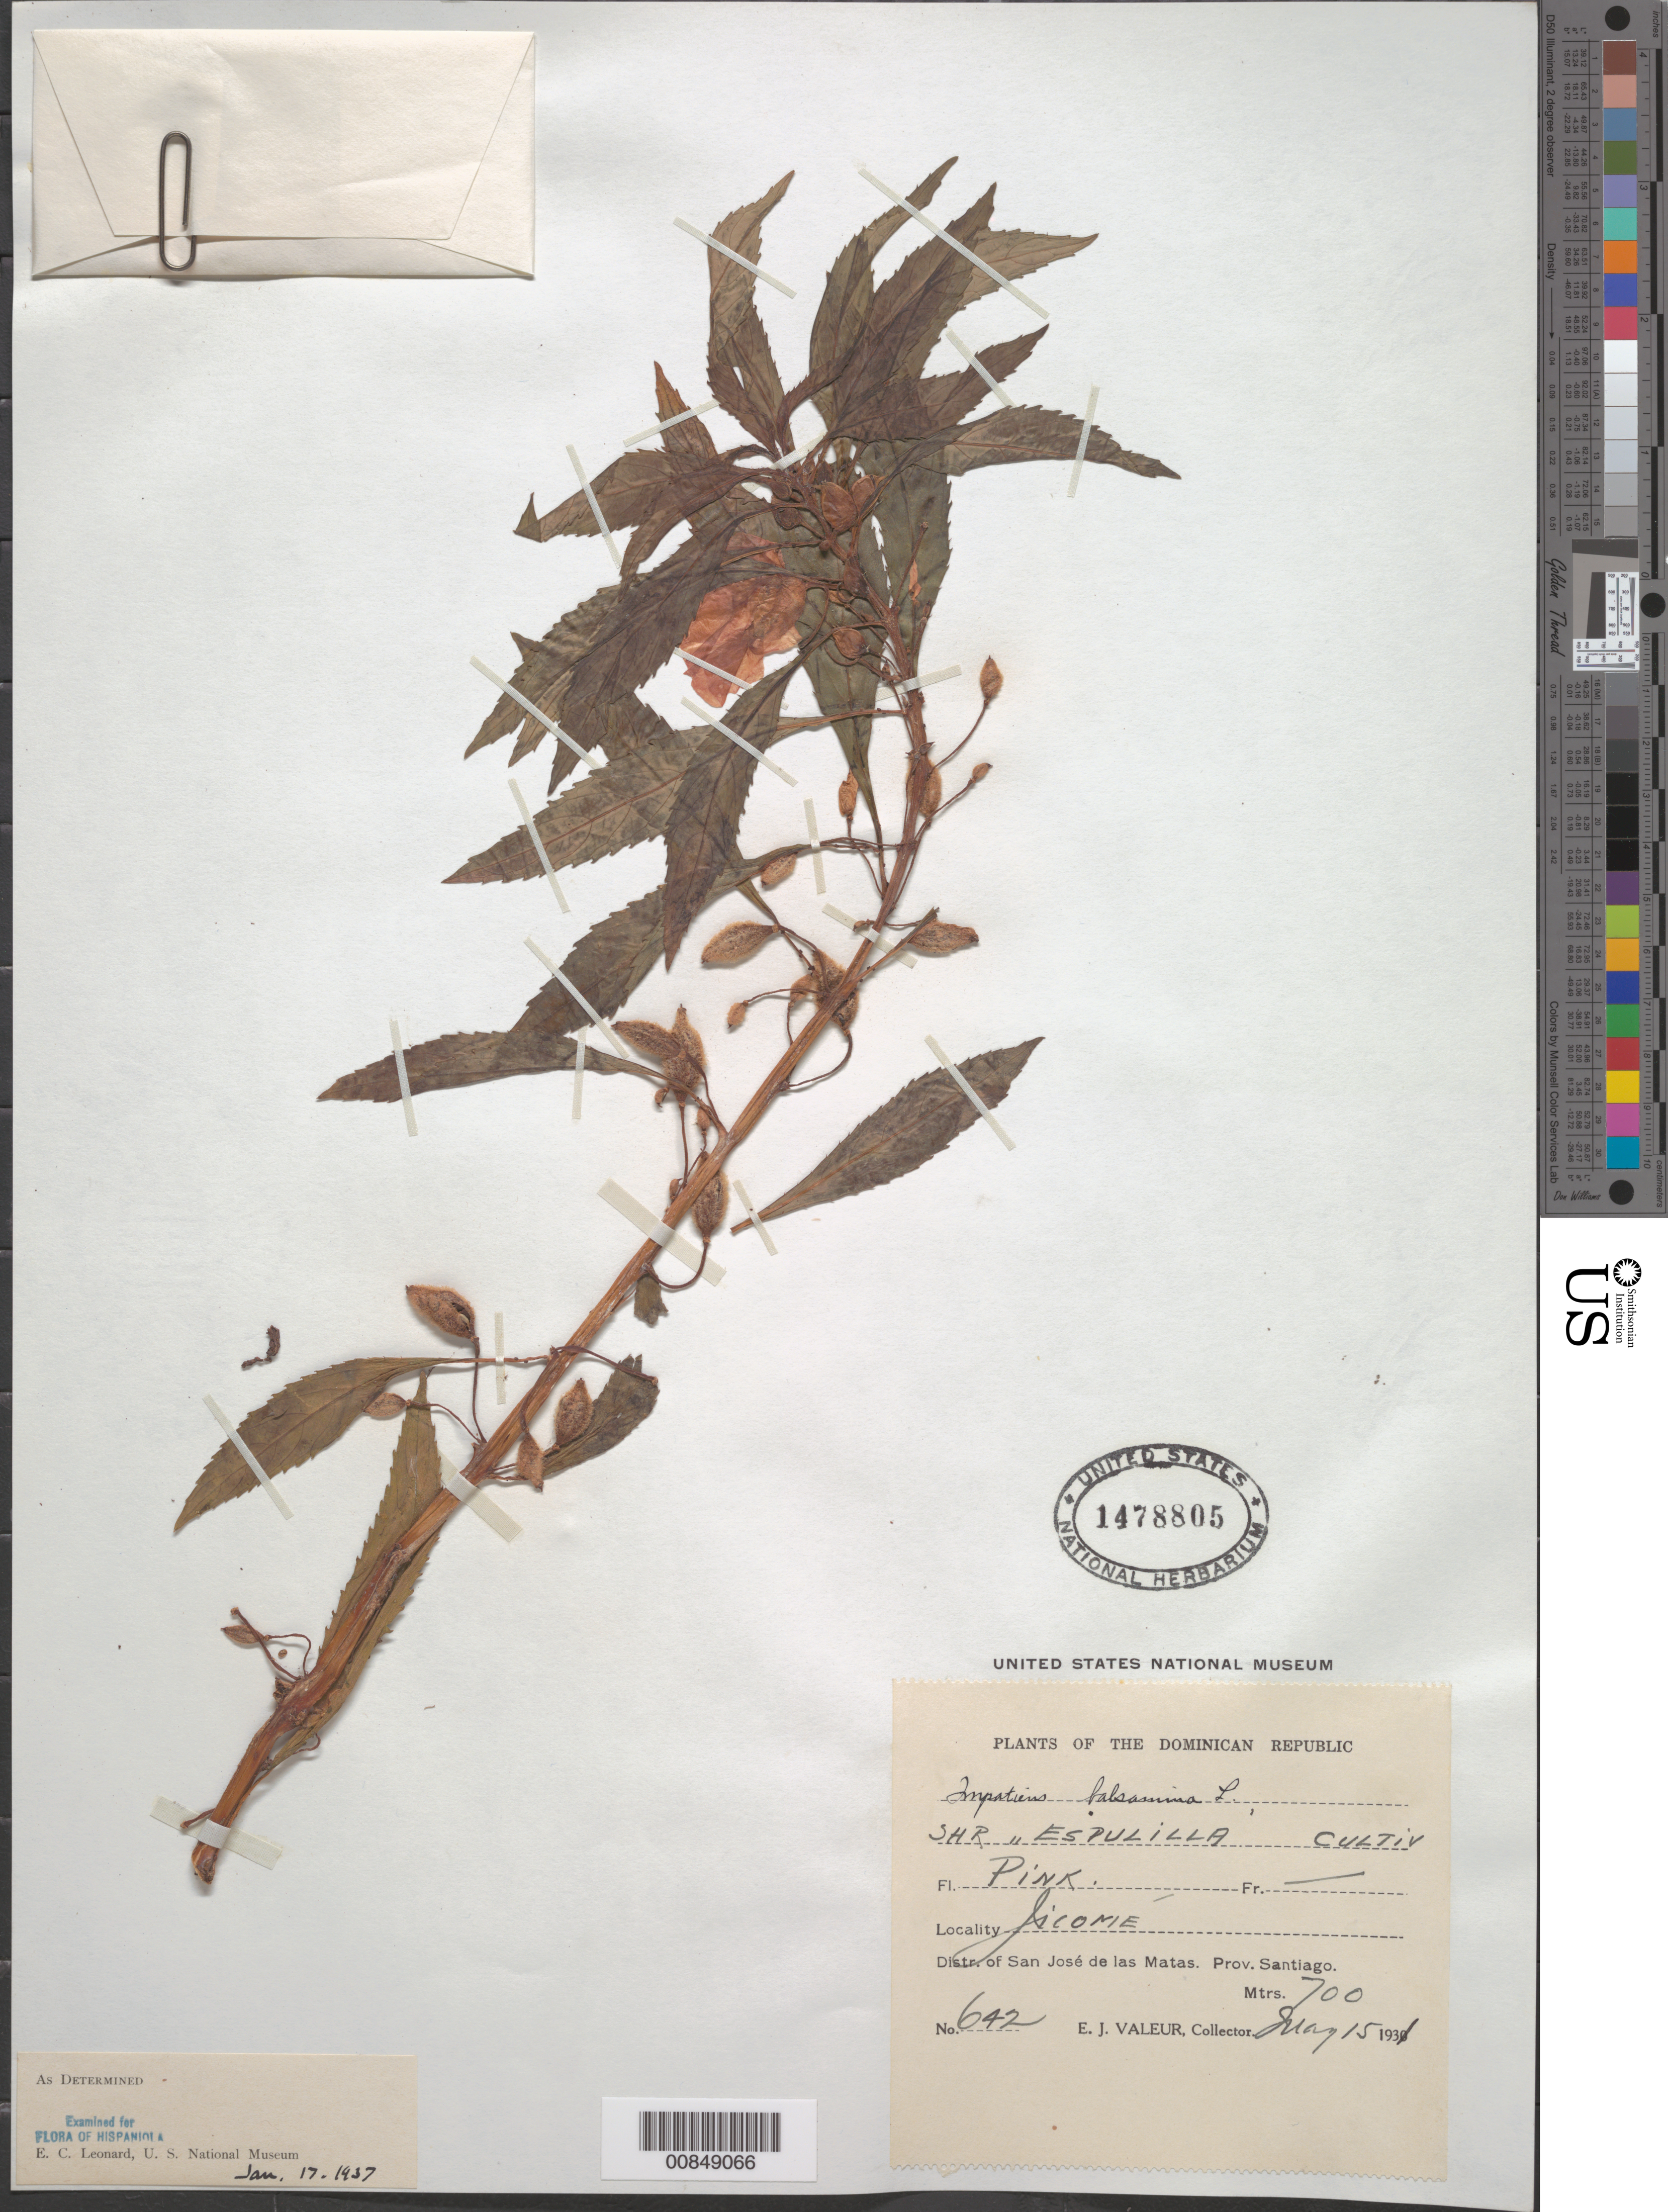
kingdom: Plantae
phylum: Tracheophyta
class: Magnoliopsida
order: Ericales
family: Balsaminaceae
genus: Impatiens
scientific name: Impatiens balsamina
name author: L.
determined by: Leonard, Emery C., (US)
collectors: E. Valeur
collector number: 642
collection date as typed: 15 May 1931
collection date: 1931-05-15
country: Dominican Republic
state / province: Santiago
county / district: San José de las Matas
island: Hispaniola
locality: Jicomé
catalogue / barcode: US 1478805